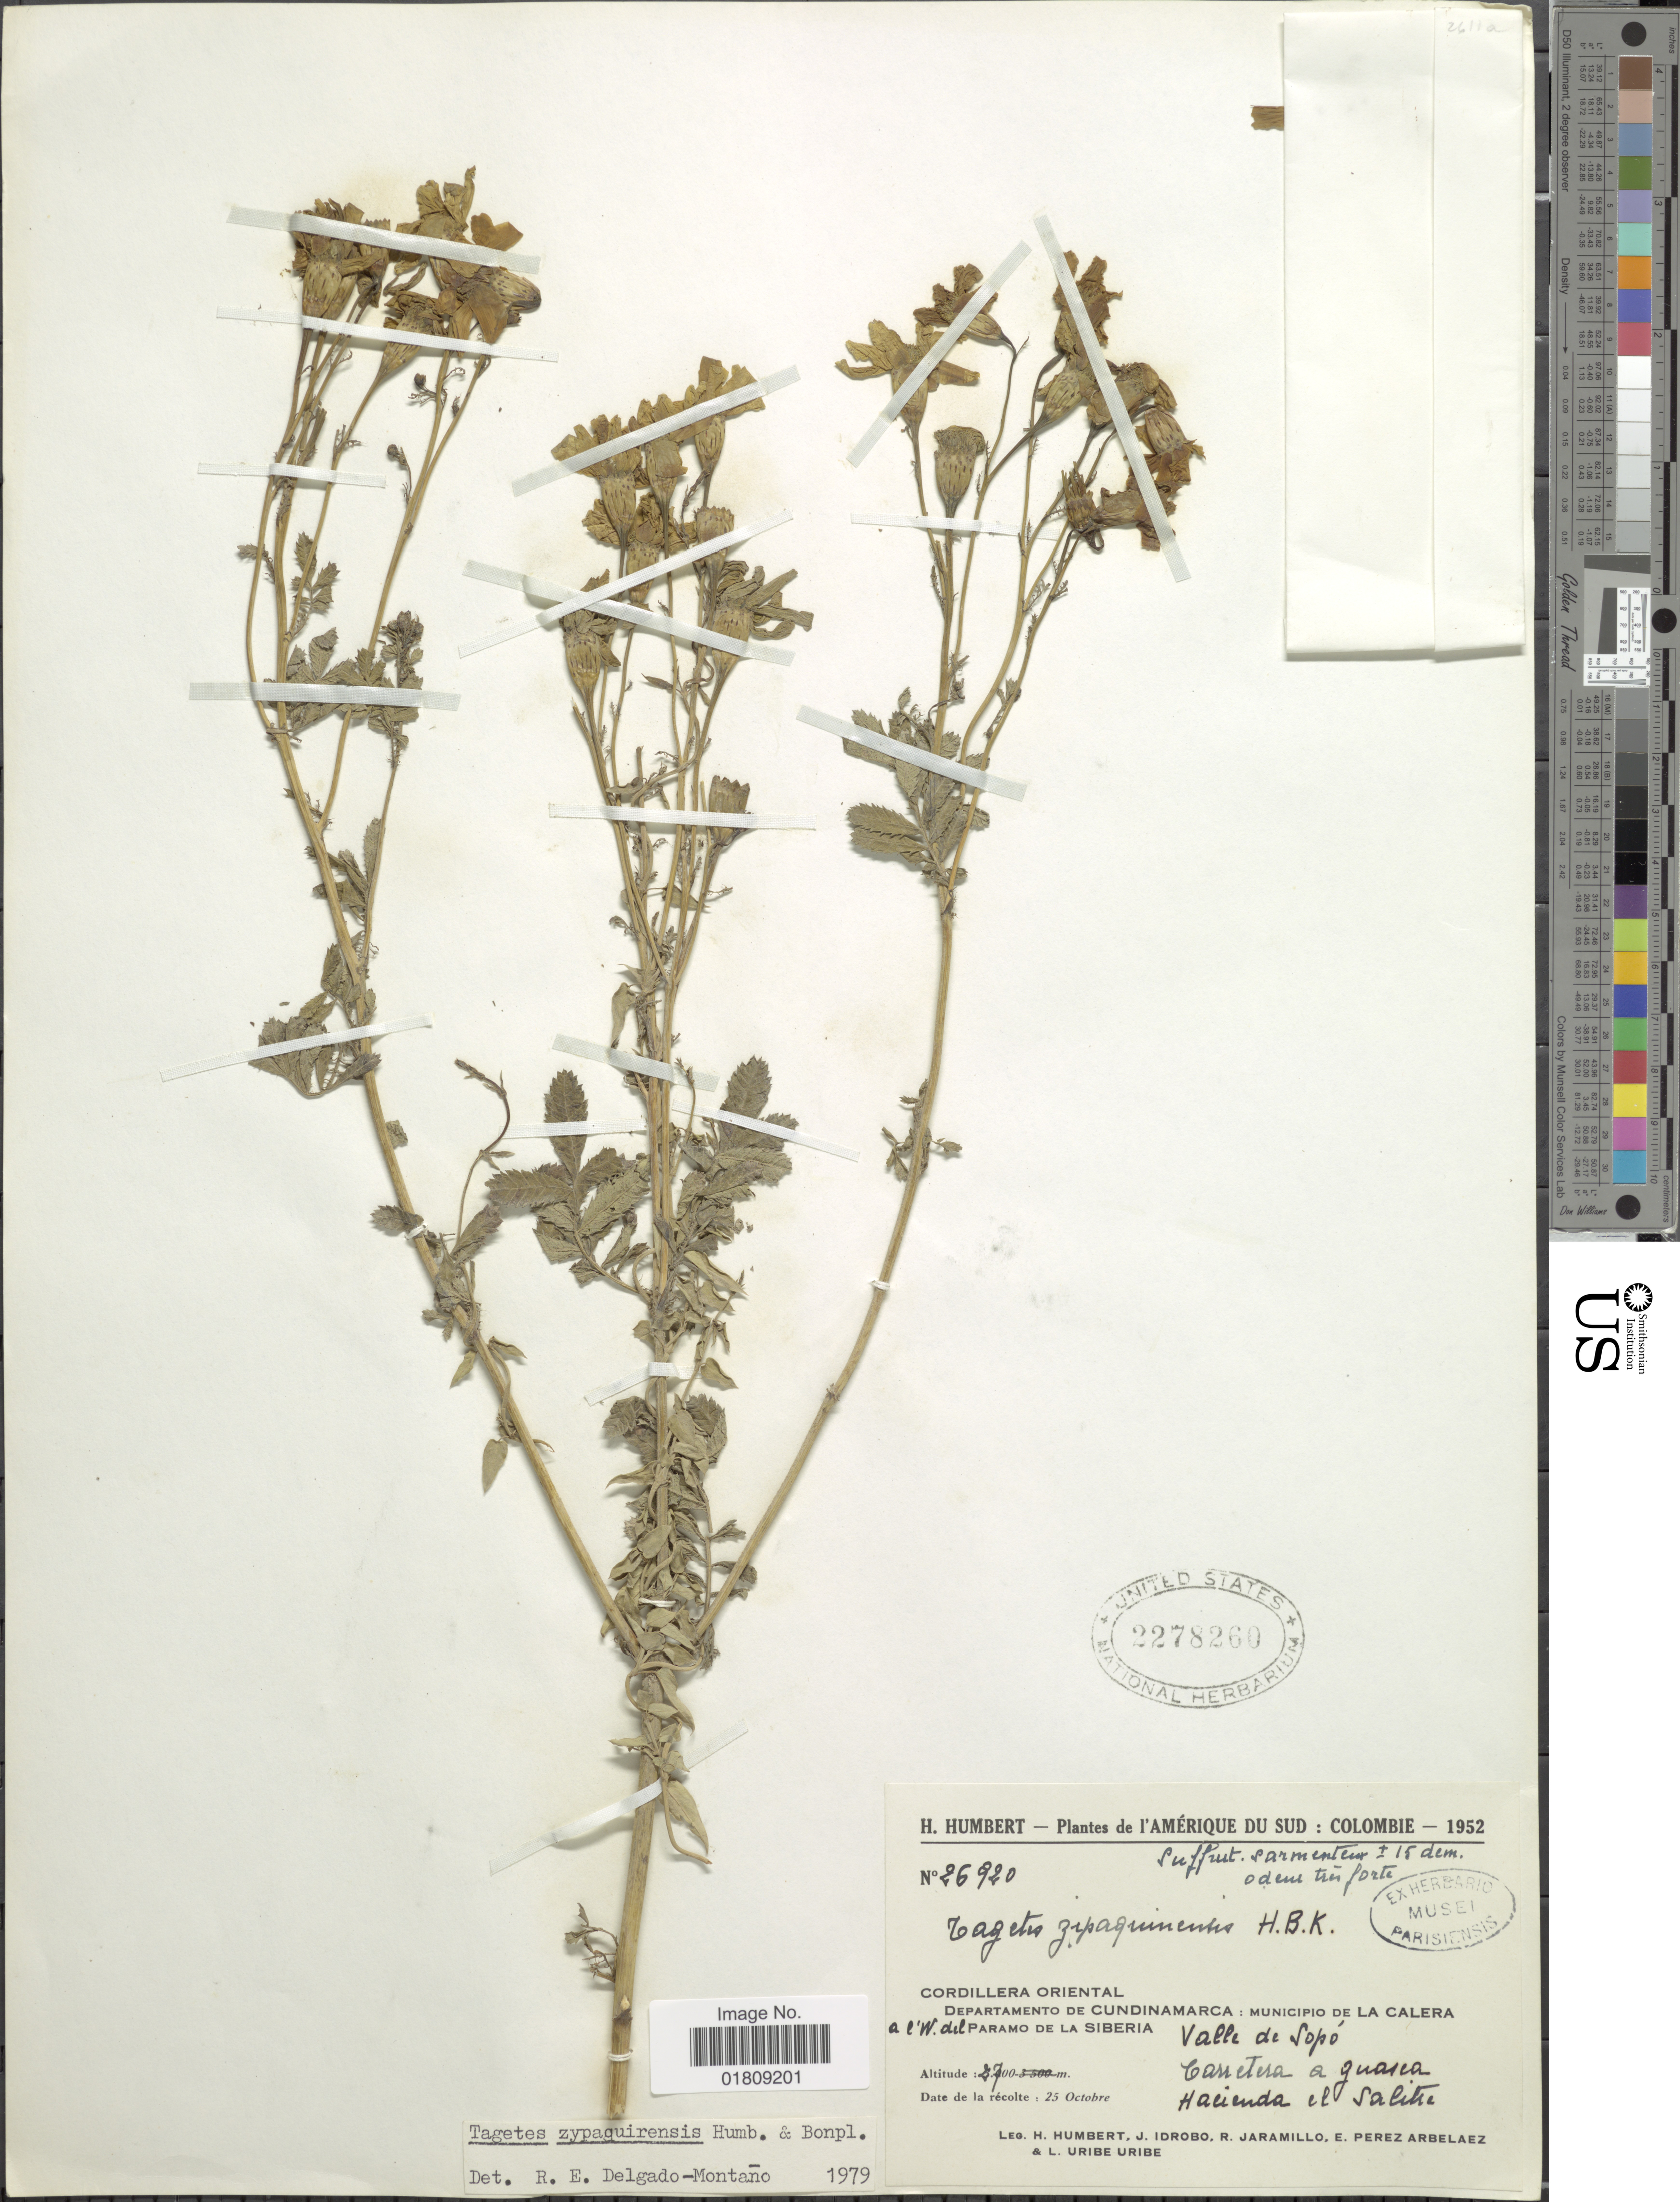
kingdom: Plantae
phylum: Tracheophyta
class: Magnoliopsida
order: Asterales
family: Asteraceae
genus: Tagetes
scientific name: Tagetes zypaquirensis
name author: Humb. & Bonpl.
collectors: H. Humbert, J. M. Idrobo, R. Jaramillo M., E. Pérez Arbeláez & L. Uribe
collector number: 26920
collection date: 1952-10-25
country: Colombia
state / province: Cundinamarca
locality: L'Amerique, Cordillera Oriental, Municipio de La Calera, al E del Paramo de La Siberia, Valle de Sopo, Carretera a Guasca, Hacienda el Salitre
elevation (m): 2700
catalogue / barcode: US 2278260